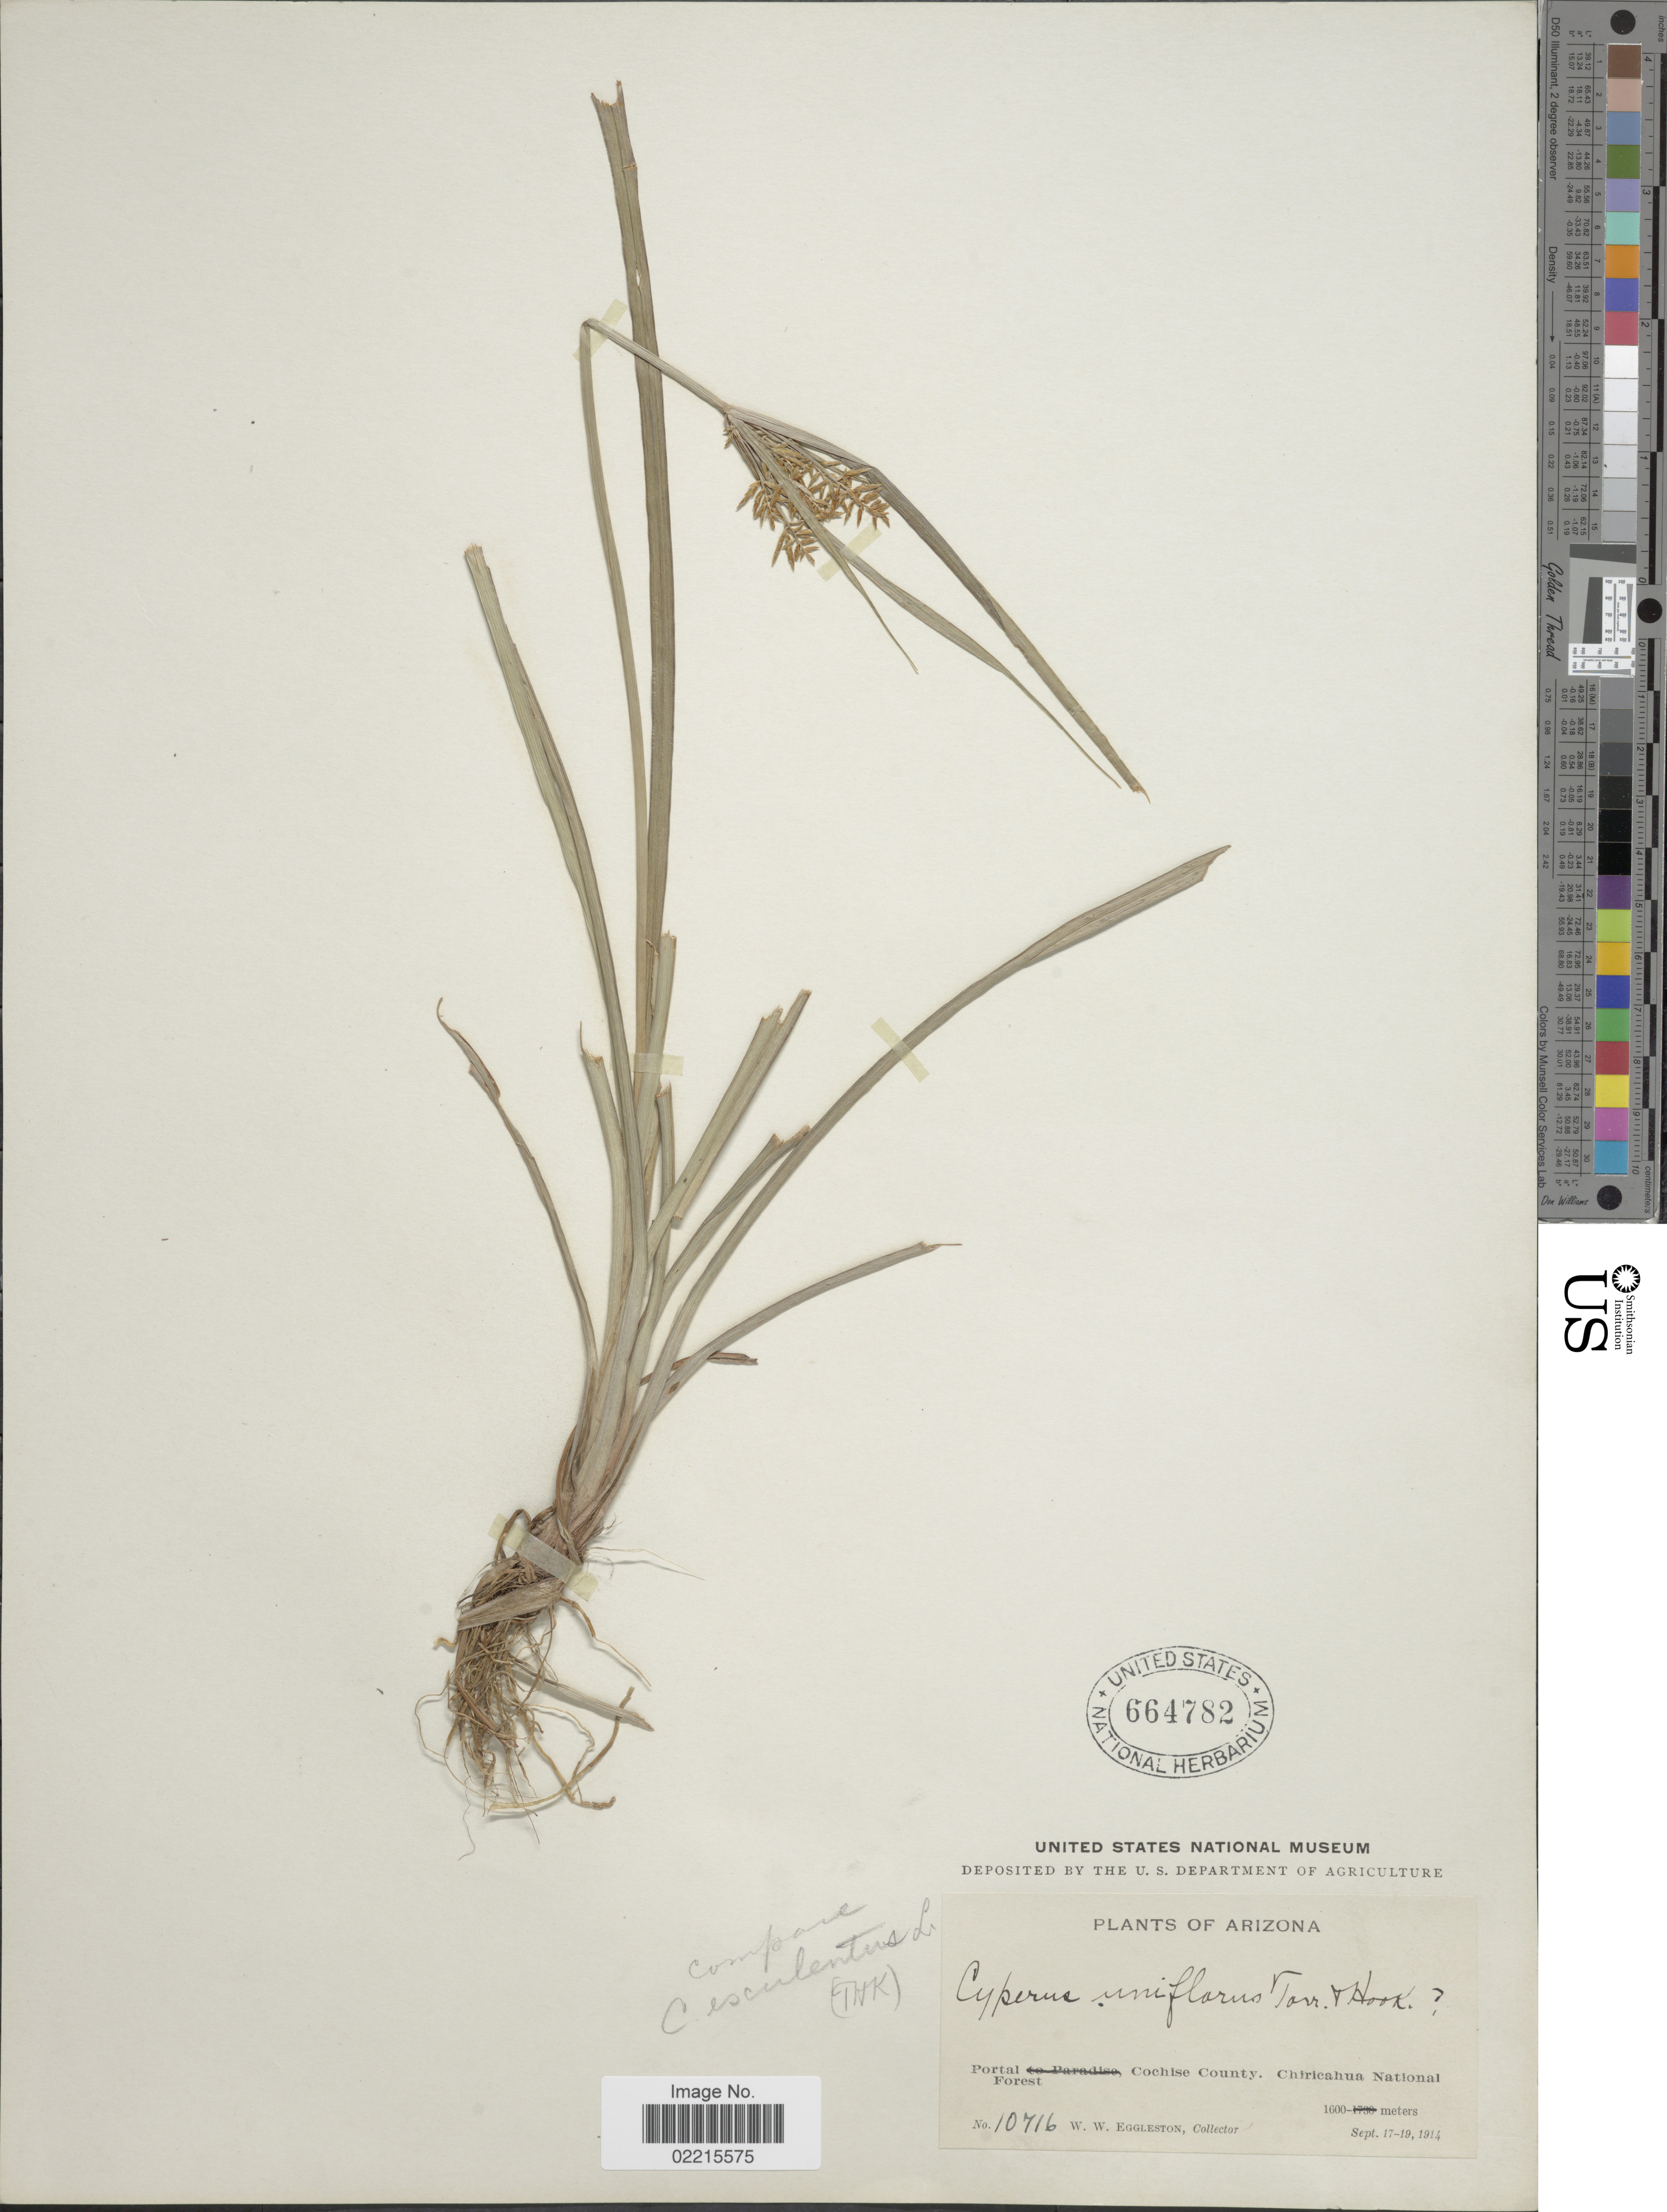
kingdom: Plantae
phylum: Tracheophyta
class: Liliopsida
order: Poales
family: Cyperaceae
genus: Cyperus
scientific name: Cyperus esculentus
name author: L.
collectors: W. W. Eggleston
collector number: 10716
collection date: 1914-09-17/1914-09-19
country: United States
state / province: Arizona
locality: Portal Cochise County, Chiricahua National Forest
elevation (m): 1600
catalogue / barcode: US 664782